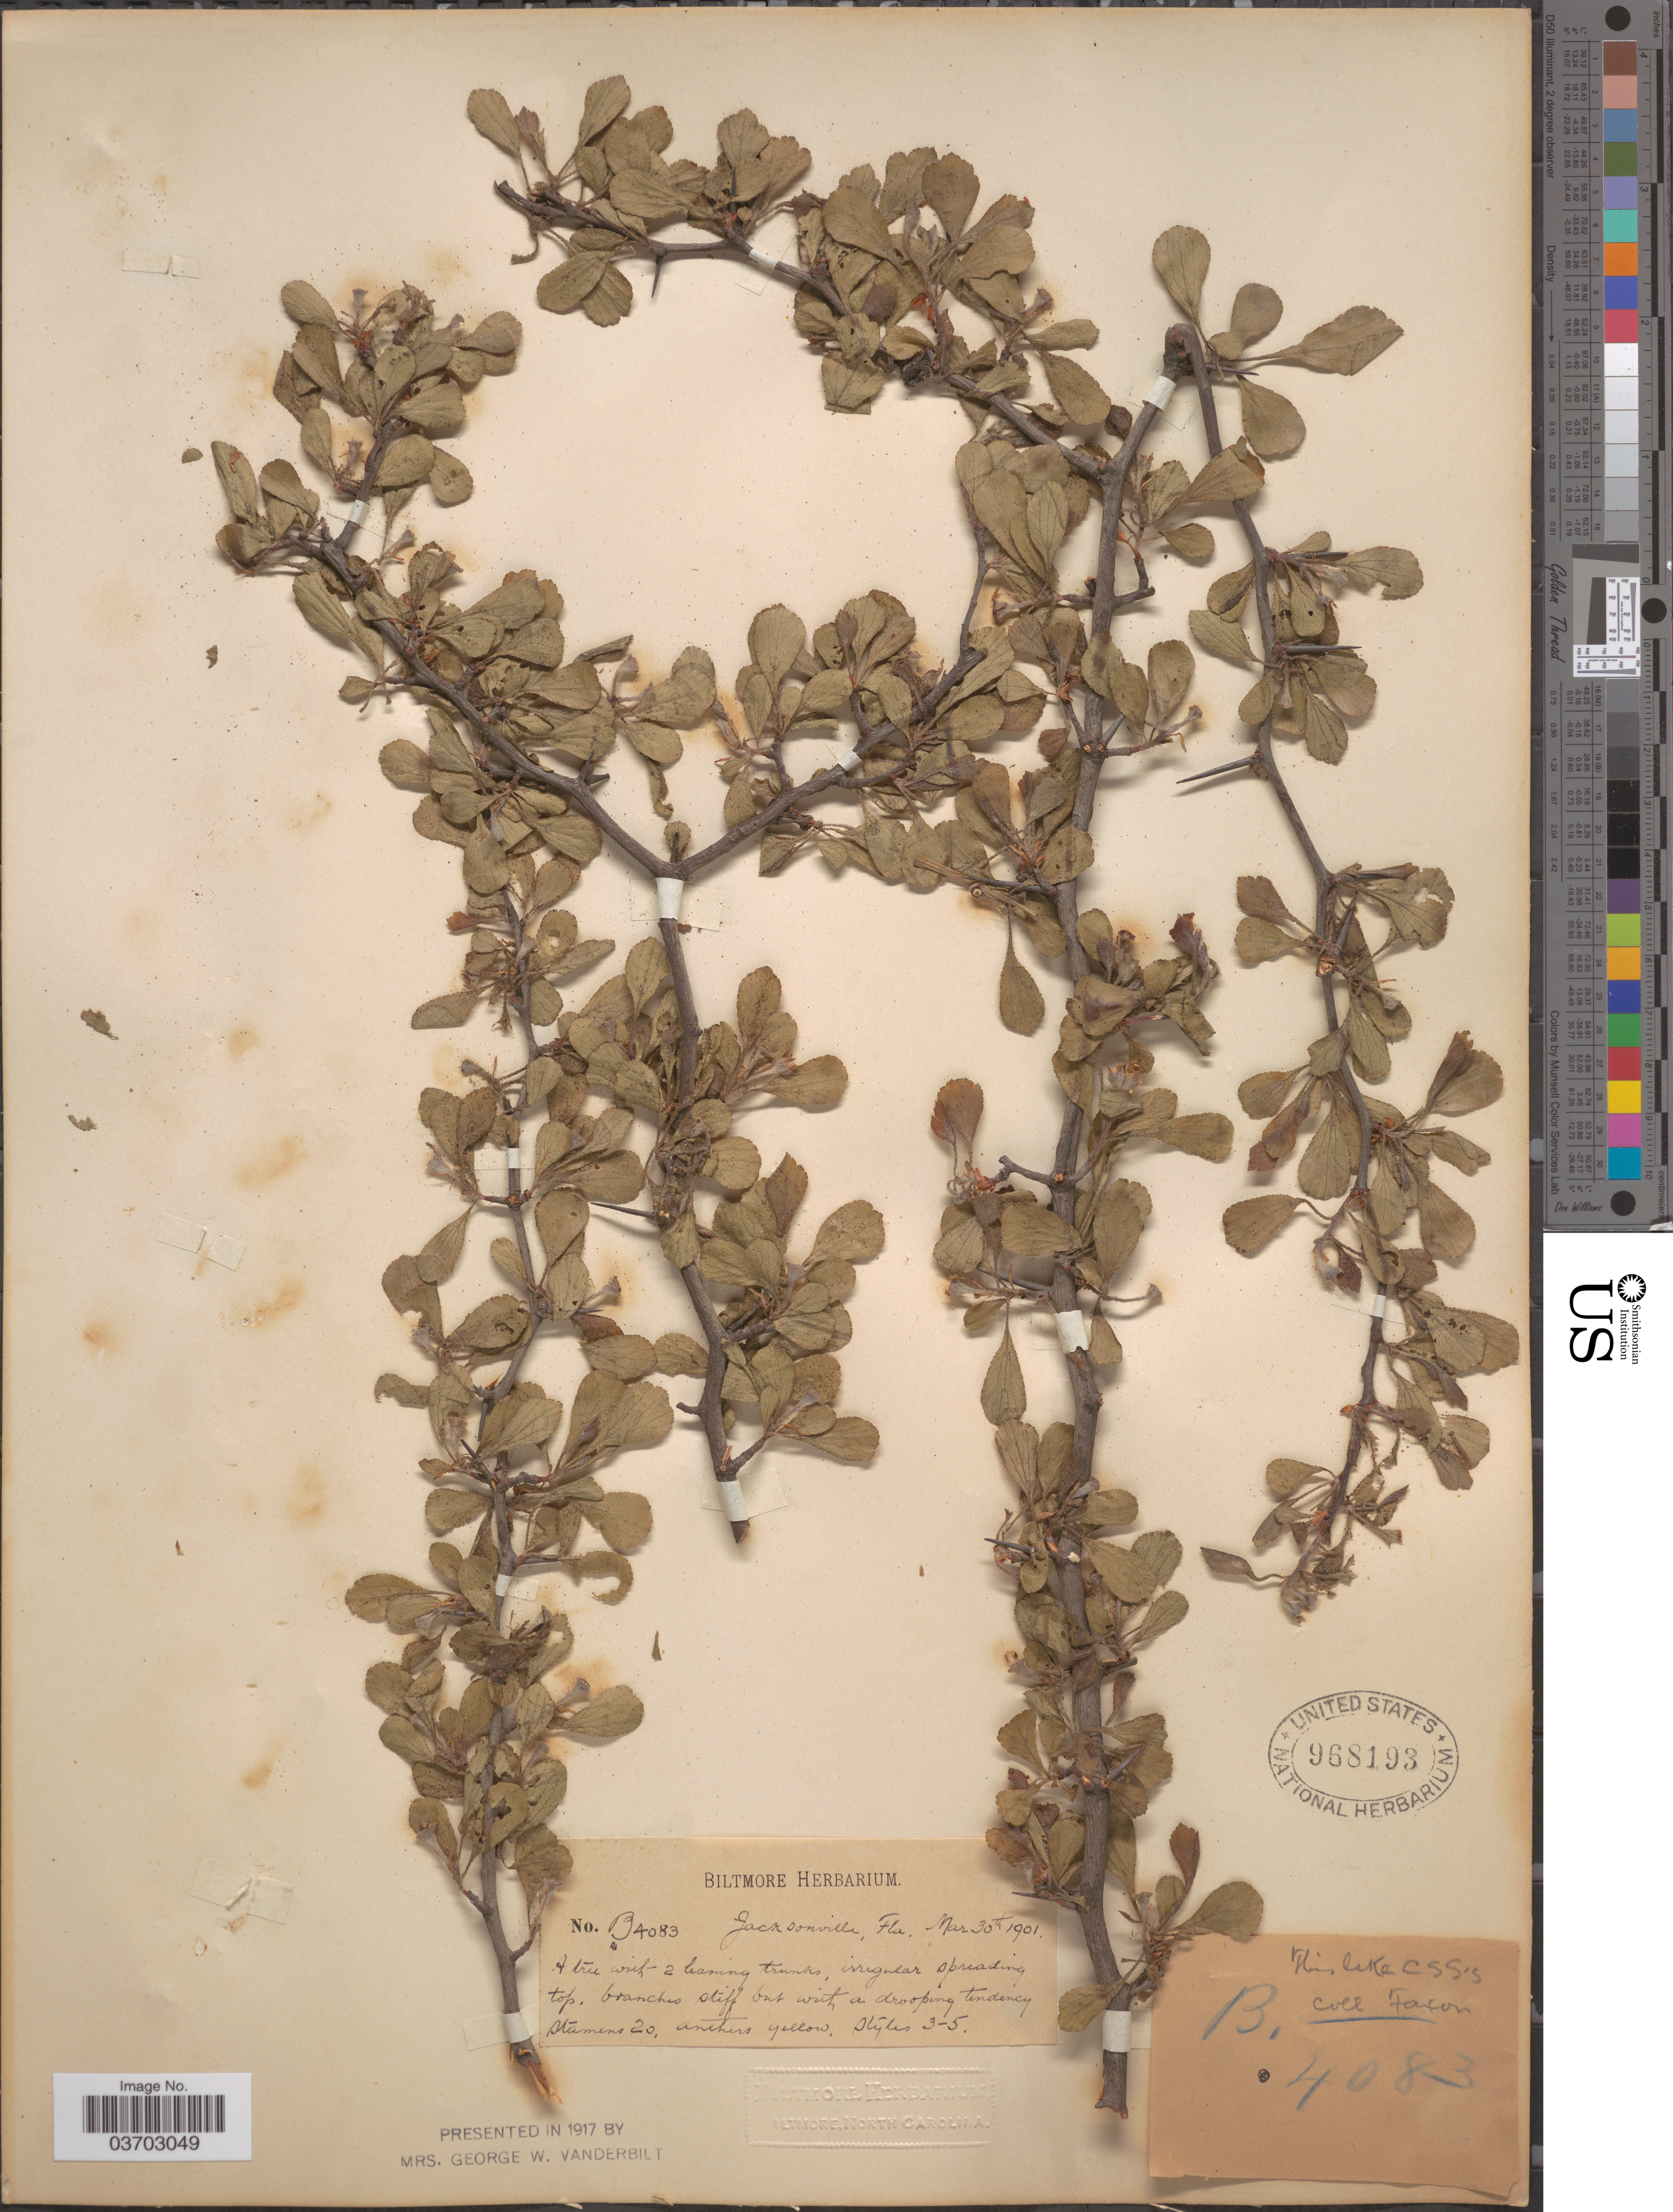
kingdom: Plantae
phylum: Tracheophyta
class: Magnoliopsida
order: Rosales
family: Rosaceae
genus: Crataegus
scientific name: Crataegus sp.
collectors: ex herb. Biltmore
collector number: B4083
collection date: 1901-03-30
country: United States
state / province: Florida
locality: Jacksonville.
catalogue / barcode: US 968193